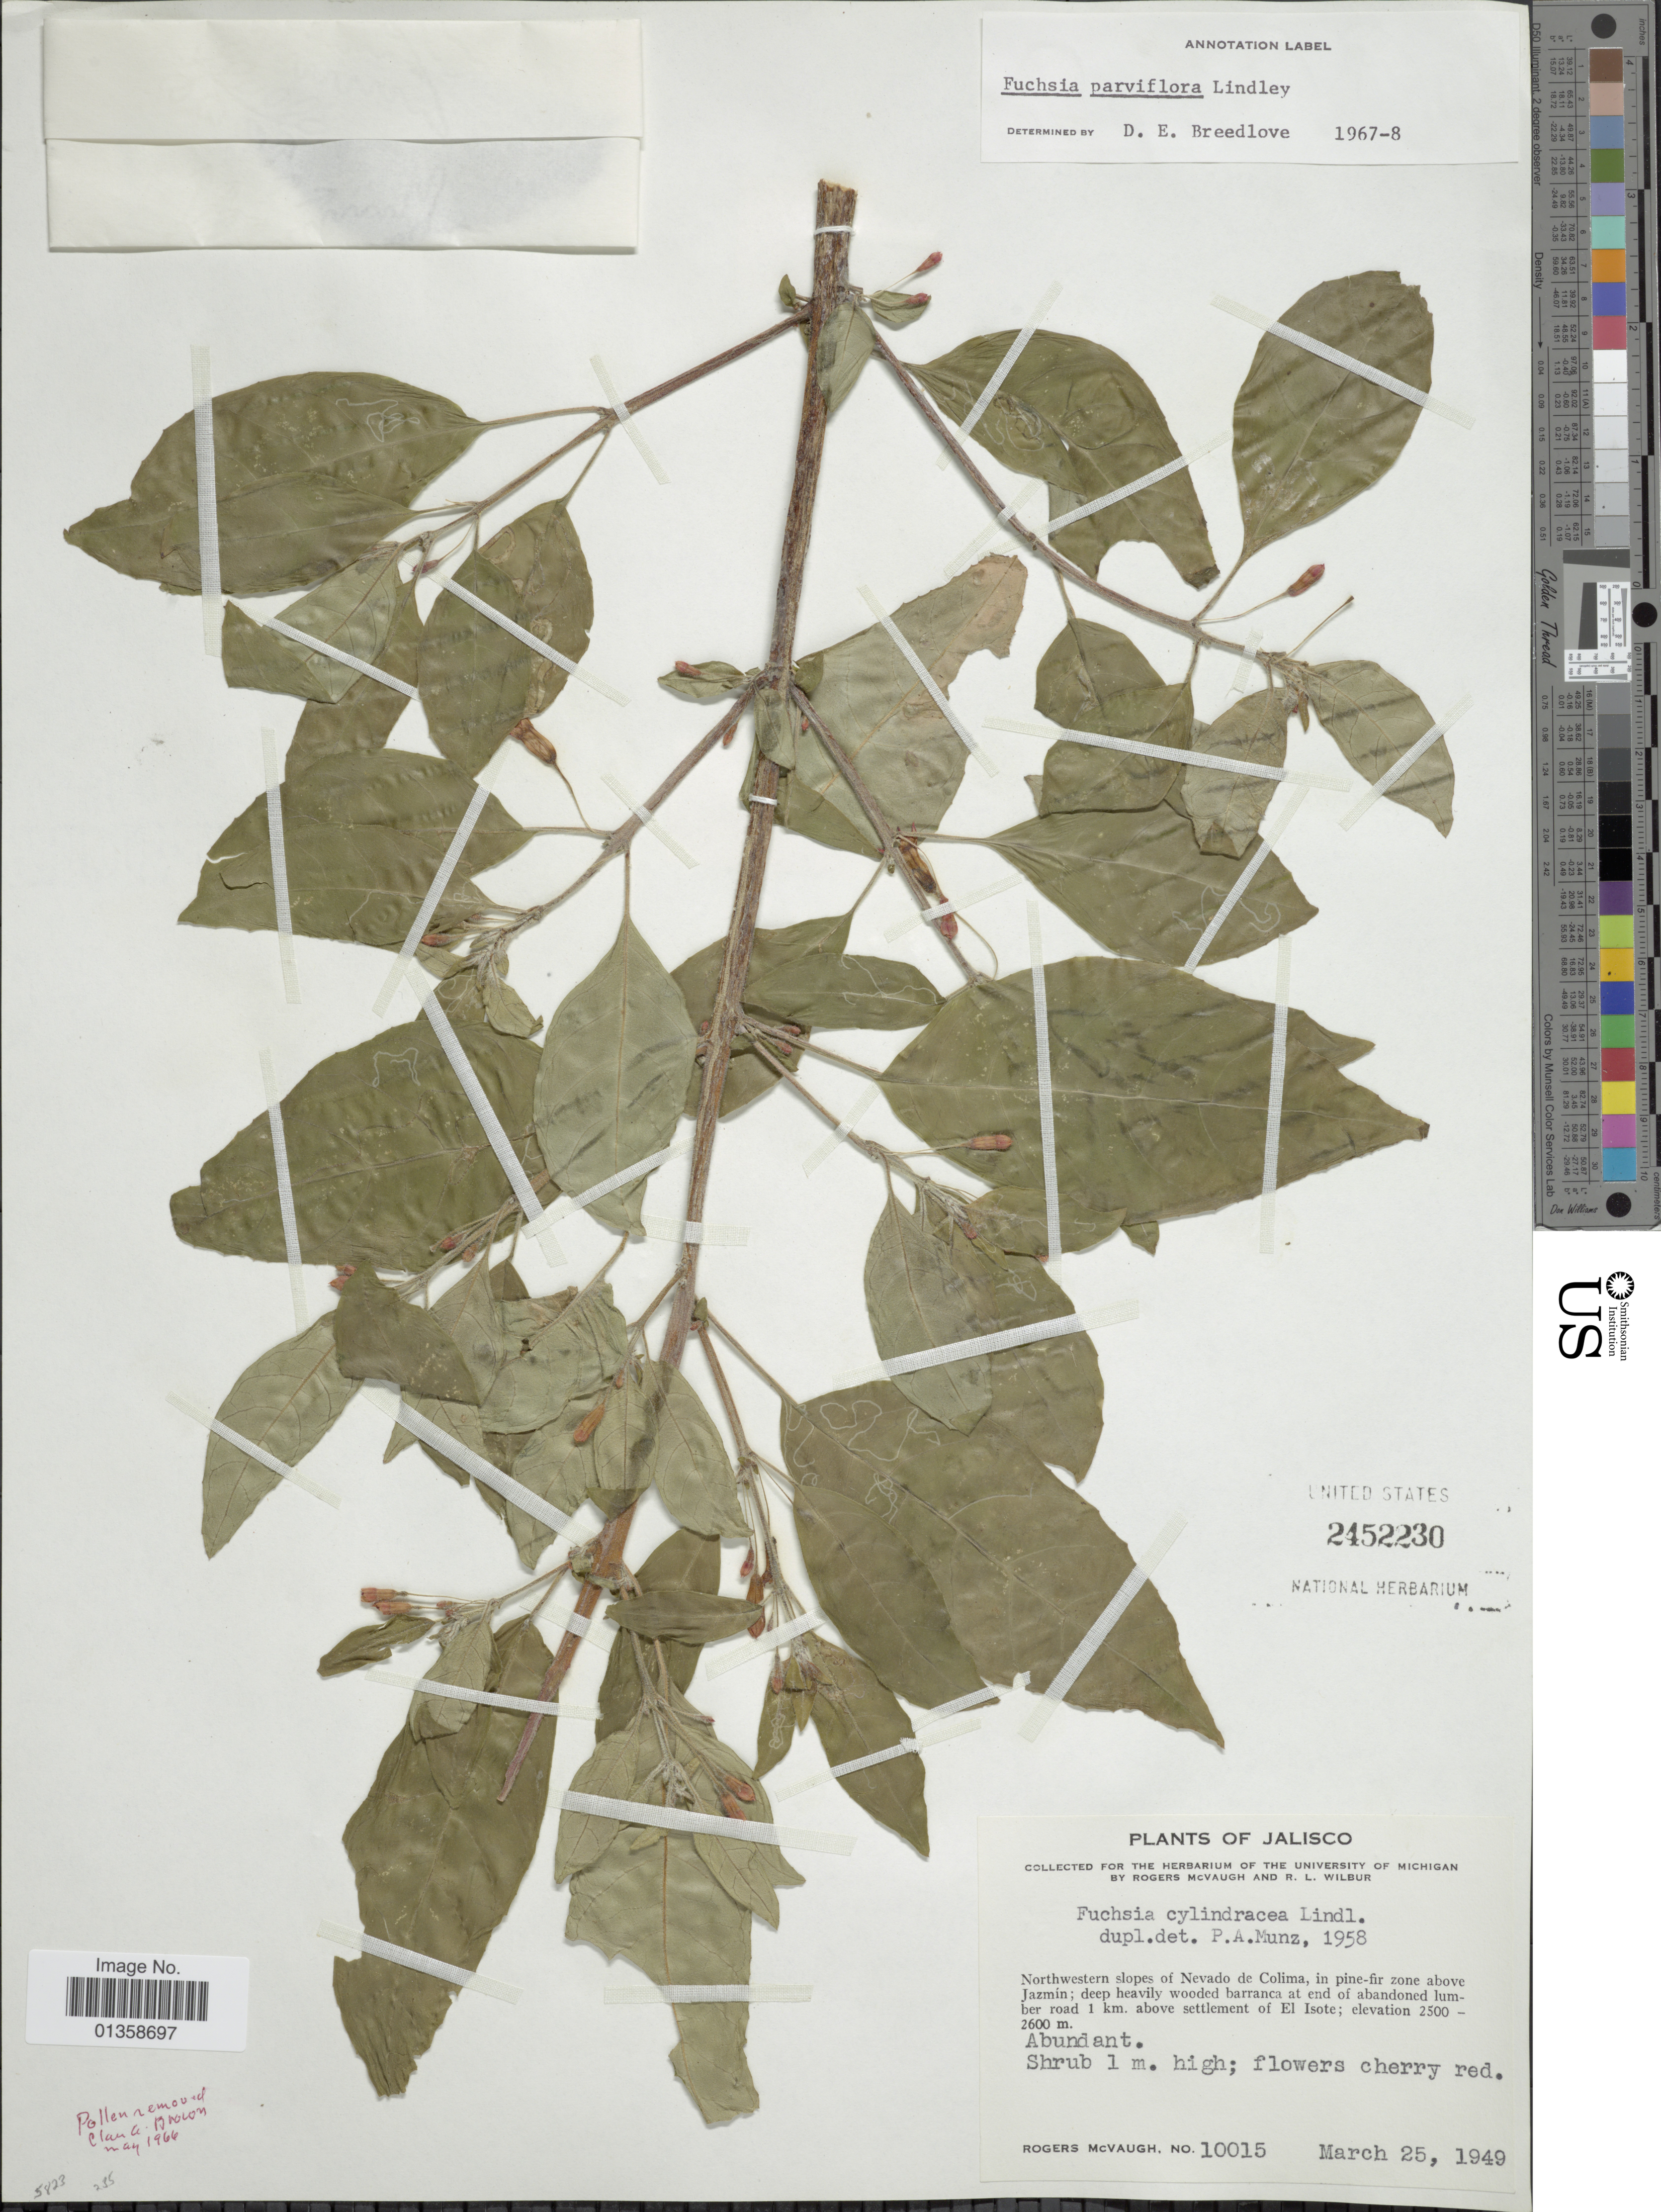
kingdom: Plantae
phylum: Tracheophyta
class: Magnoliopsida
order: Myrtales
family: Onagraceae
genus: Fuchsia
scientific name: Fuchsia cylindracea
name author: Lindl.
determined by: Wagner, W. L., (BOT), Smithsonian Institution - National Museum of Natural History (UNITED STATES)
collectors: R. McVaugh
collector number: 10015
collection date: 1949-03-25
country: Mexico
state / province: Jalisco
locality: Northwestern slopes of Nevado de Colima, in pine-fir zone above Jazmín; deep heavily wooded barranca at end of abandoned lumber road 1 km. above settlement of El Isote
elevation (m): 2500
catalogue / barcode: US 2452230